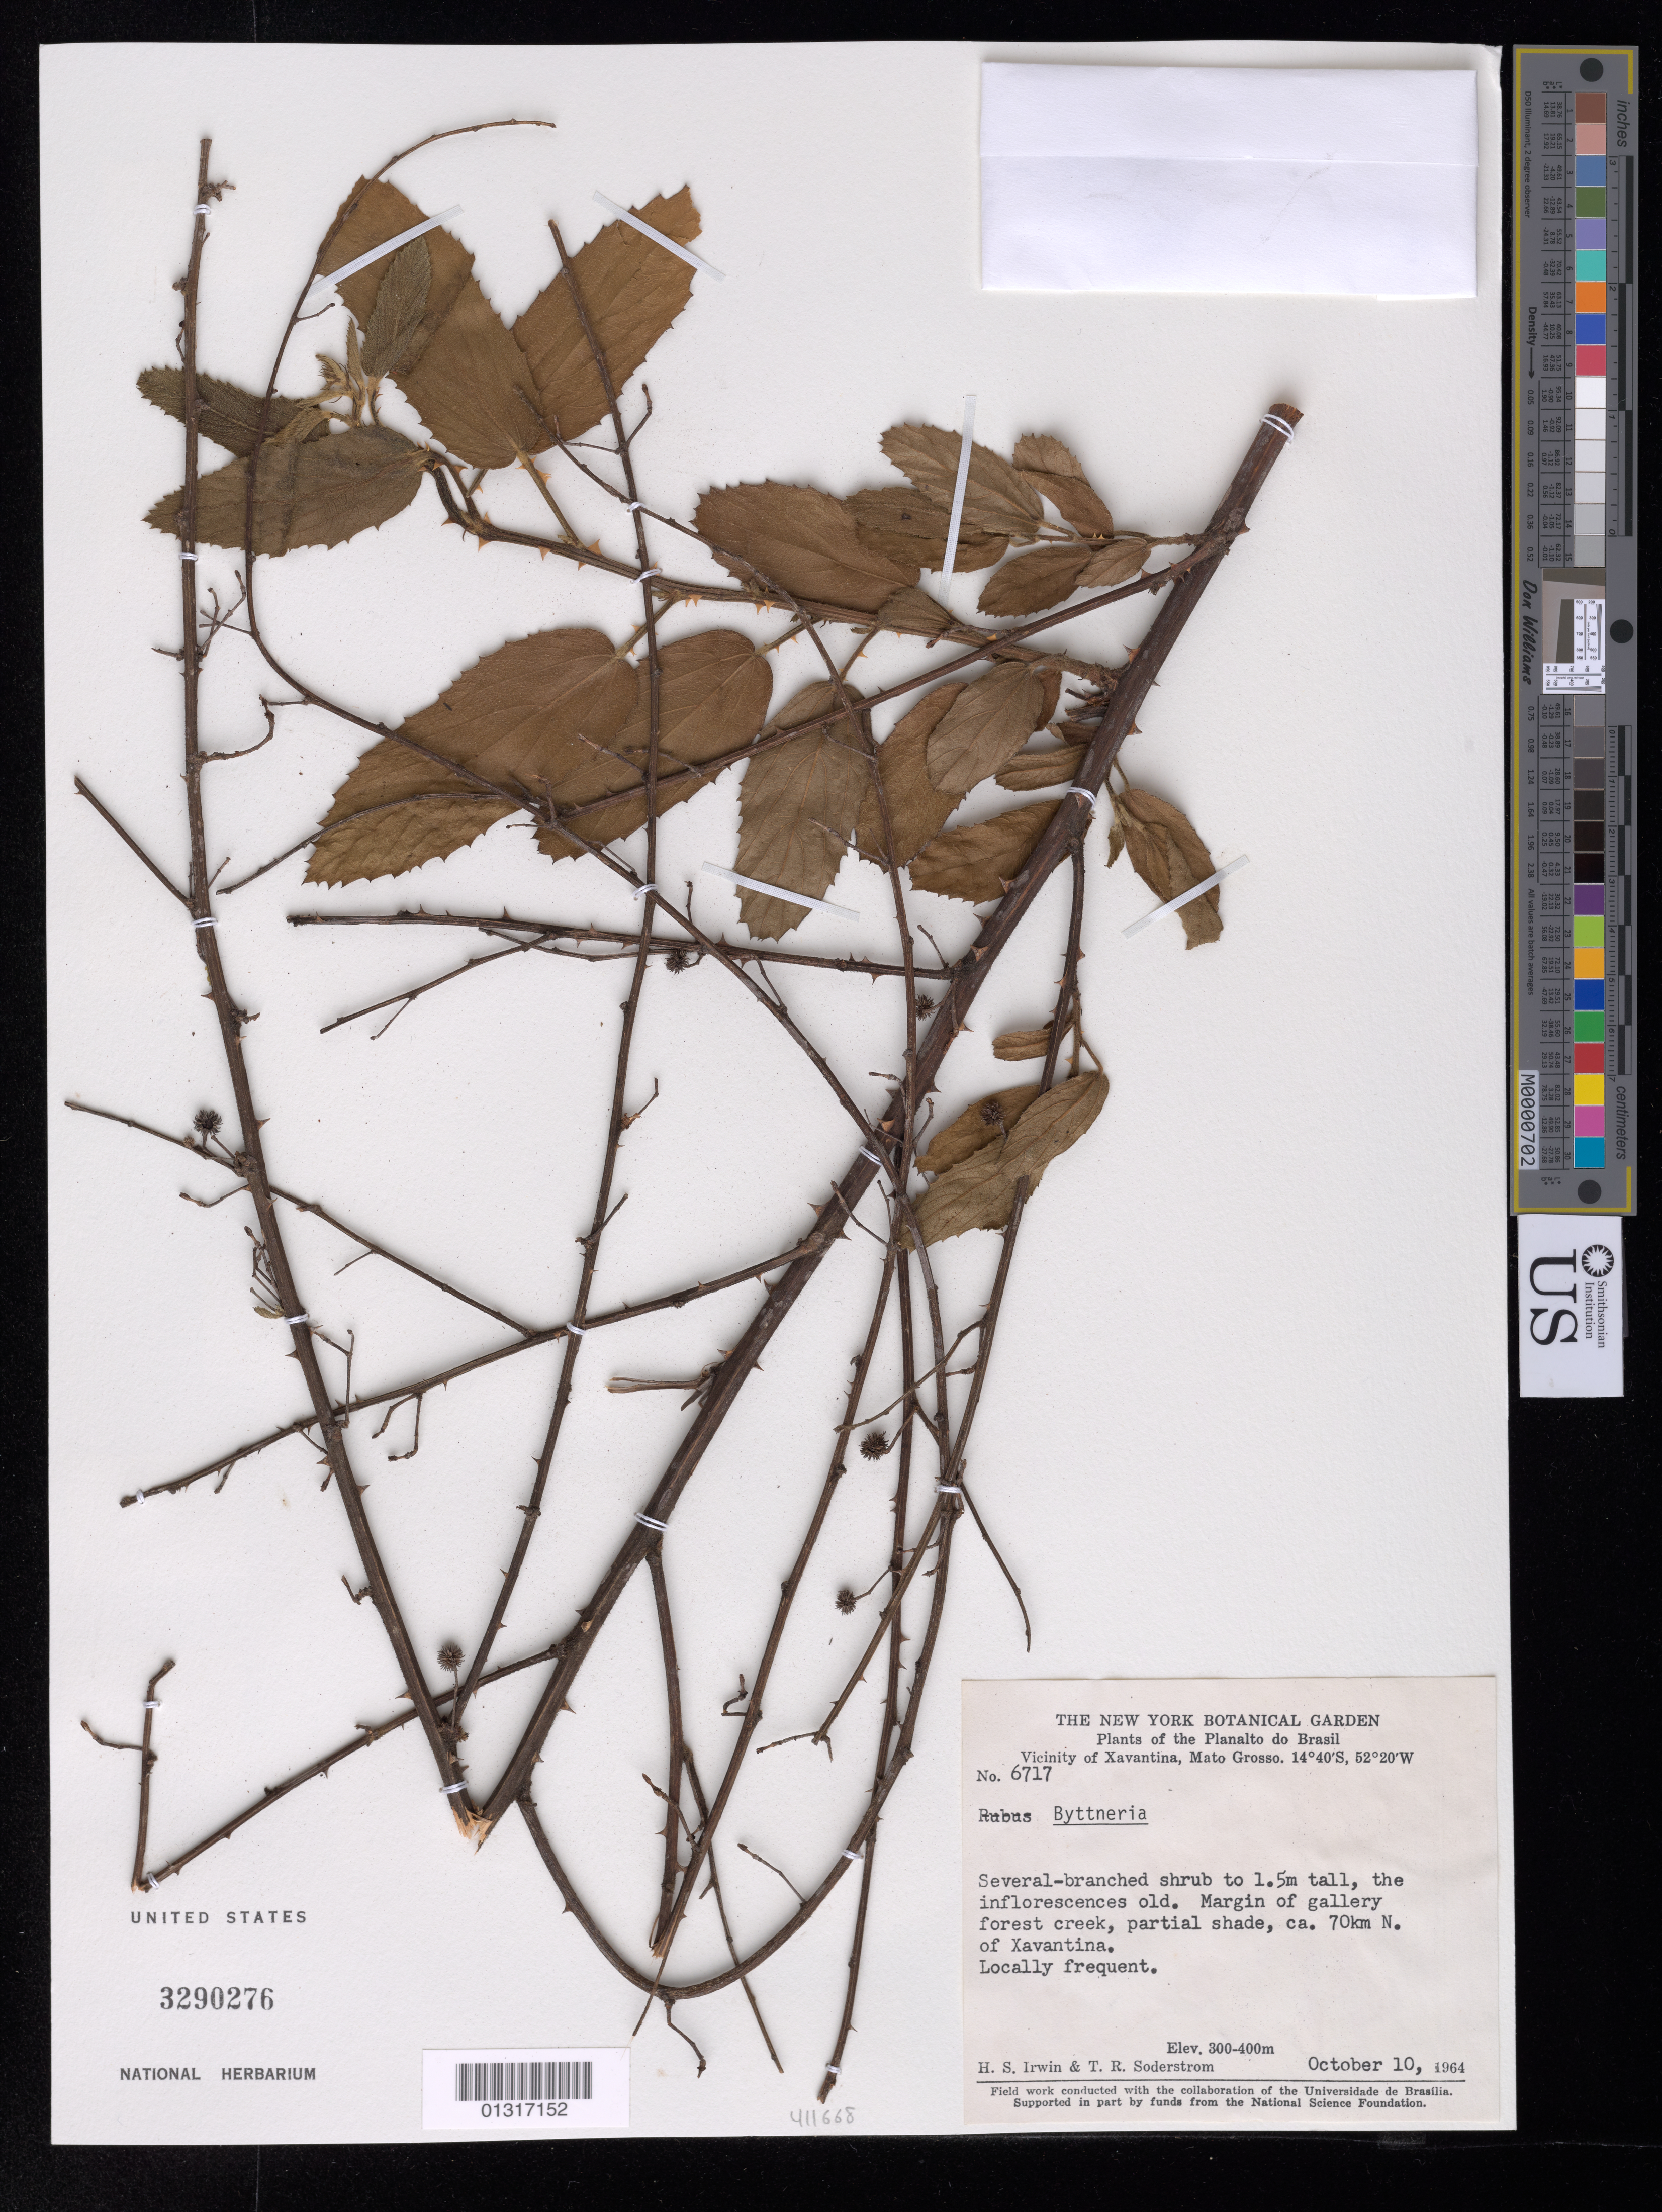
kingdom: Plantae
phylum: Tracheophyta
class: Magnoliopsida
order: Malvales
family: Malvaceae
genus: Byttneria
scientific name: Byttneria sp.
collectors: H. Irwin & T. R. Soderstrom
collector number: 6717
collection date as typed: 10 Oct 1964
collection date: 1964-10-10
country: Brazil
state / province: Mato Grosso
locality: Ca. 70 km N of Xavantina.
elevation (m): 300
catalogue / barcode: US 3290276